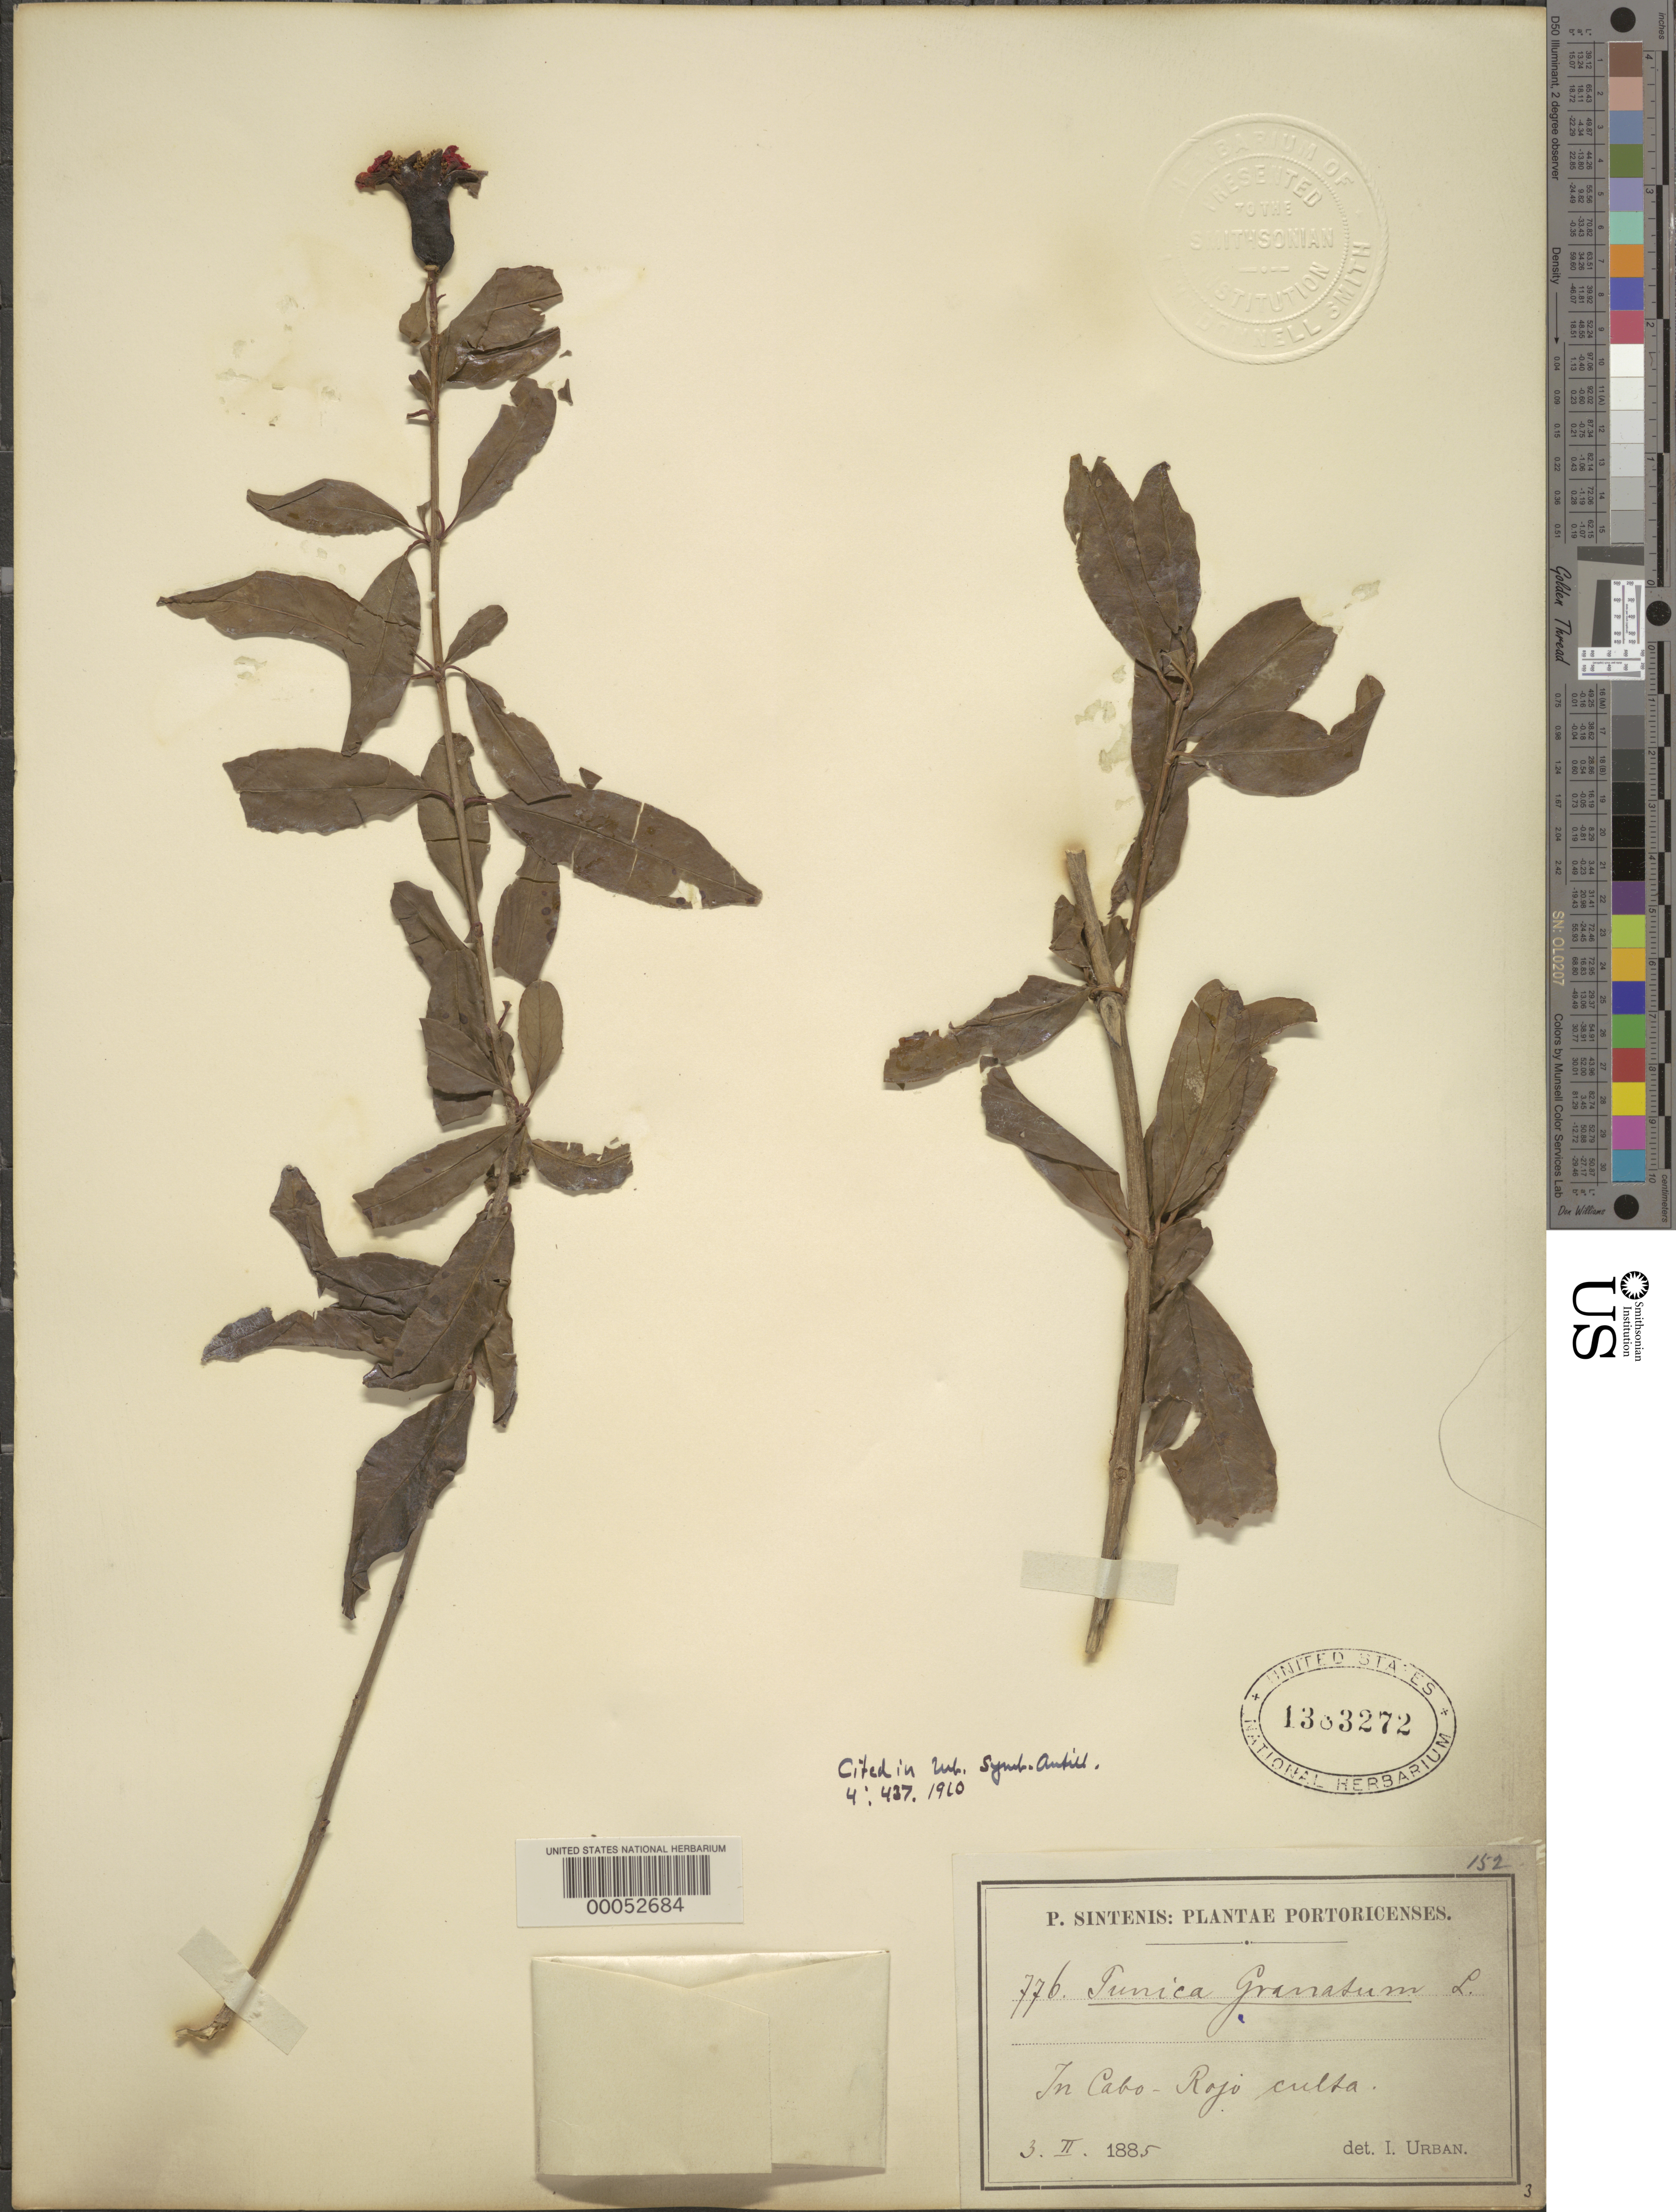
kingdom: Plantae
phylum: Tracheophyta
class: Magnoliopsida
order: Myrtales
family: Lythraceae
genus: Punica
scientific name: Punica granatum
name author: L.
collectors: P. Sintenis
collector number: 776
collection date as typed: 03 Feb 1885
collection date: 1885-02-03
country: Puerto Rico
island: Greater Antilles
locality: In Cabo-Rojo culta. Guayama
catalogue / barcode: US 1383272